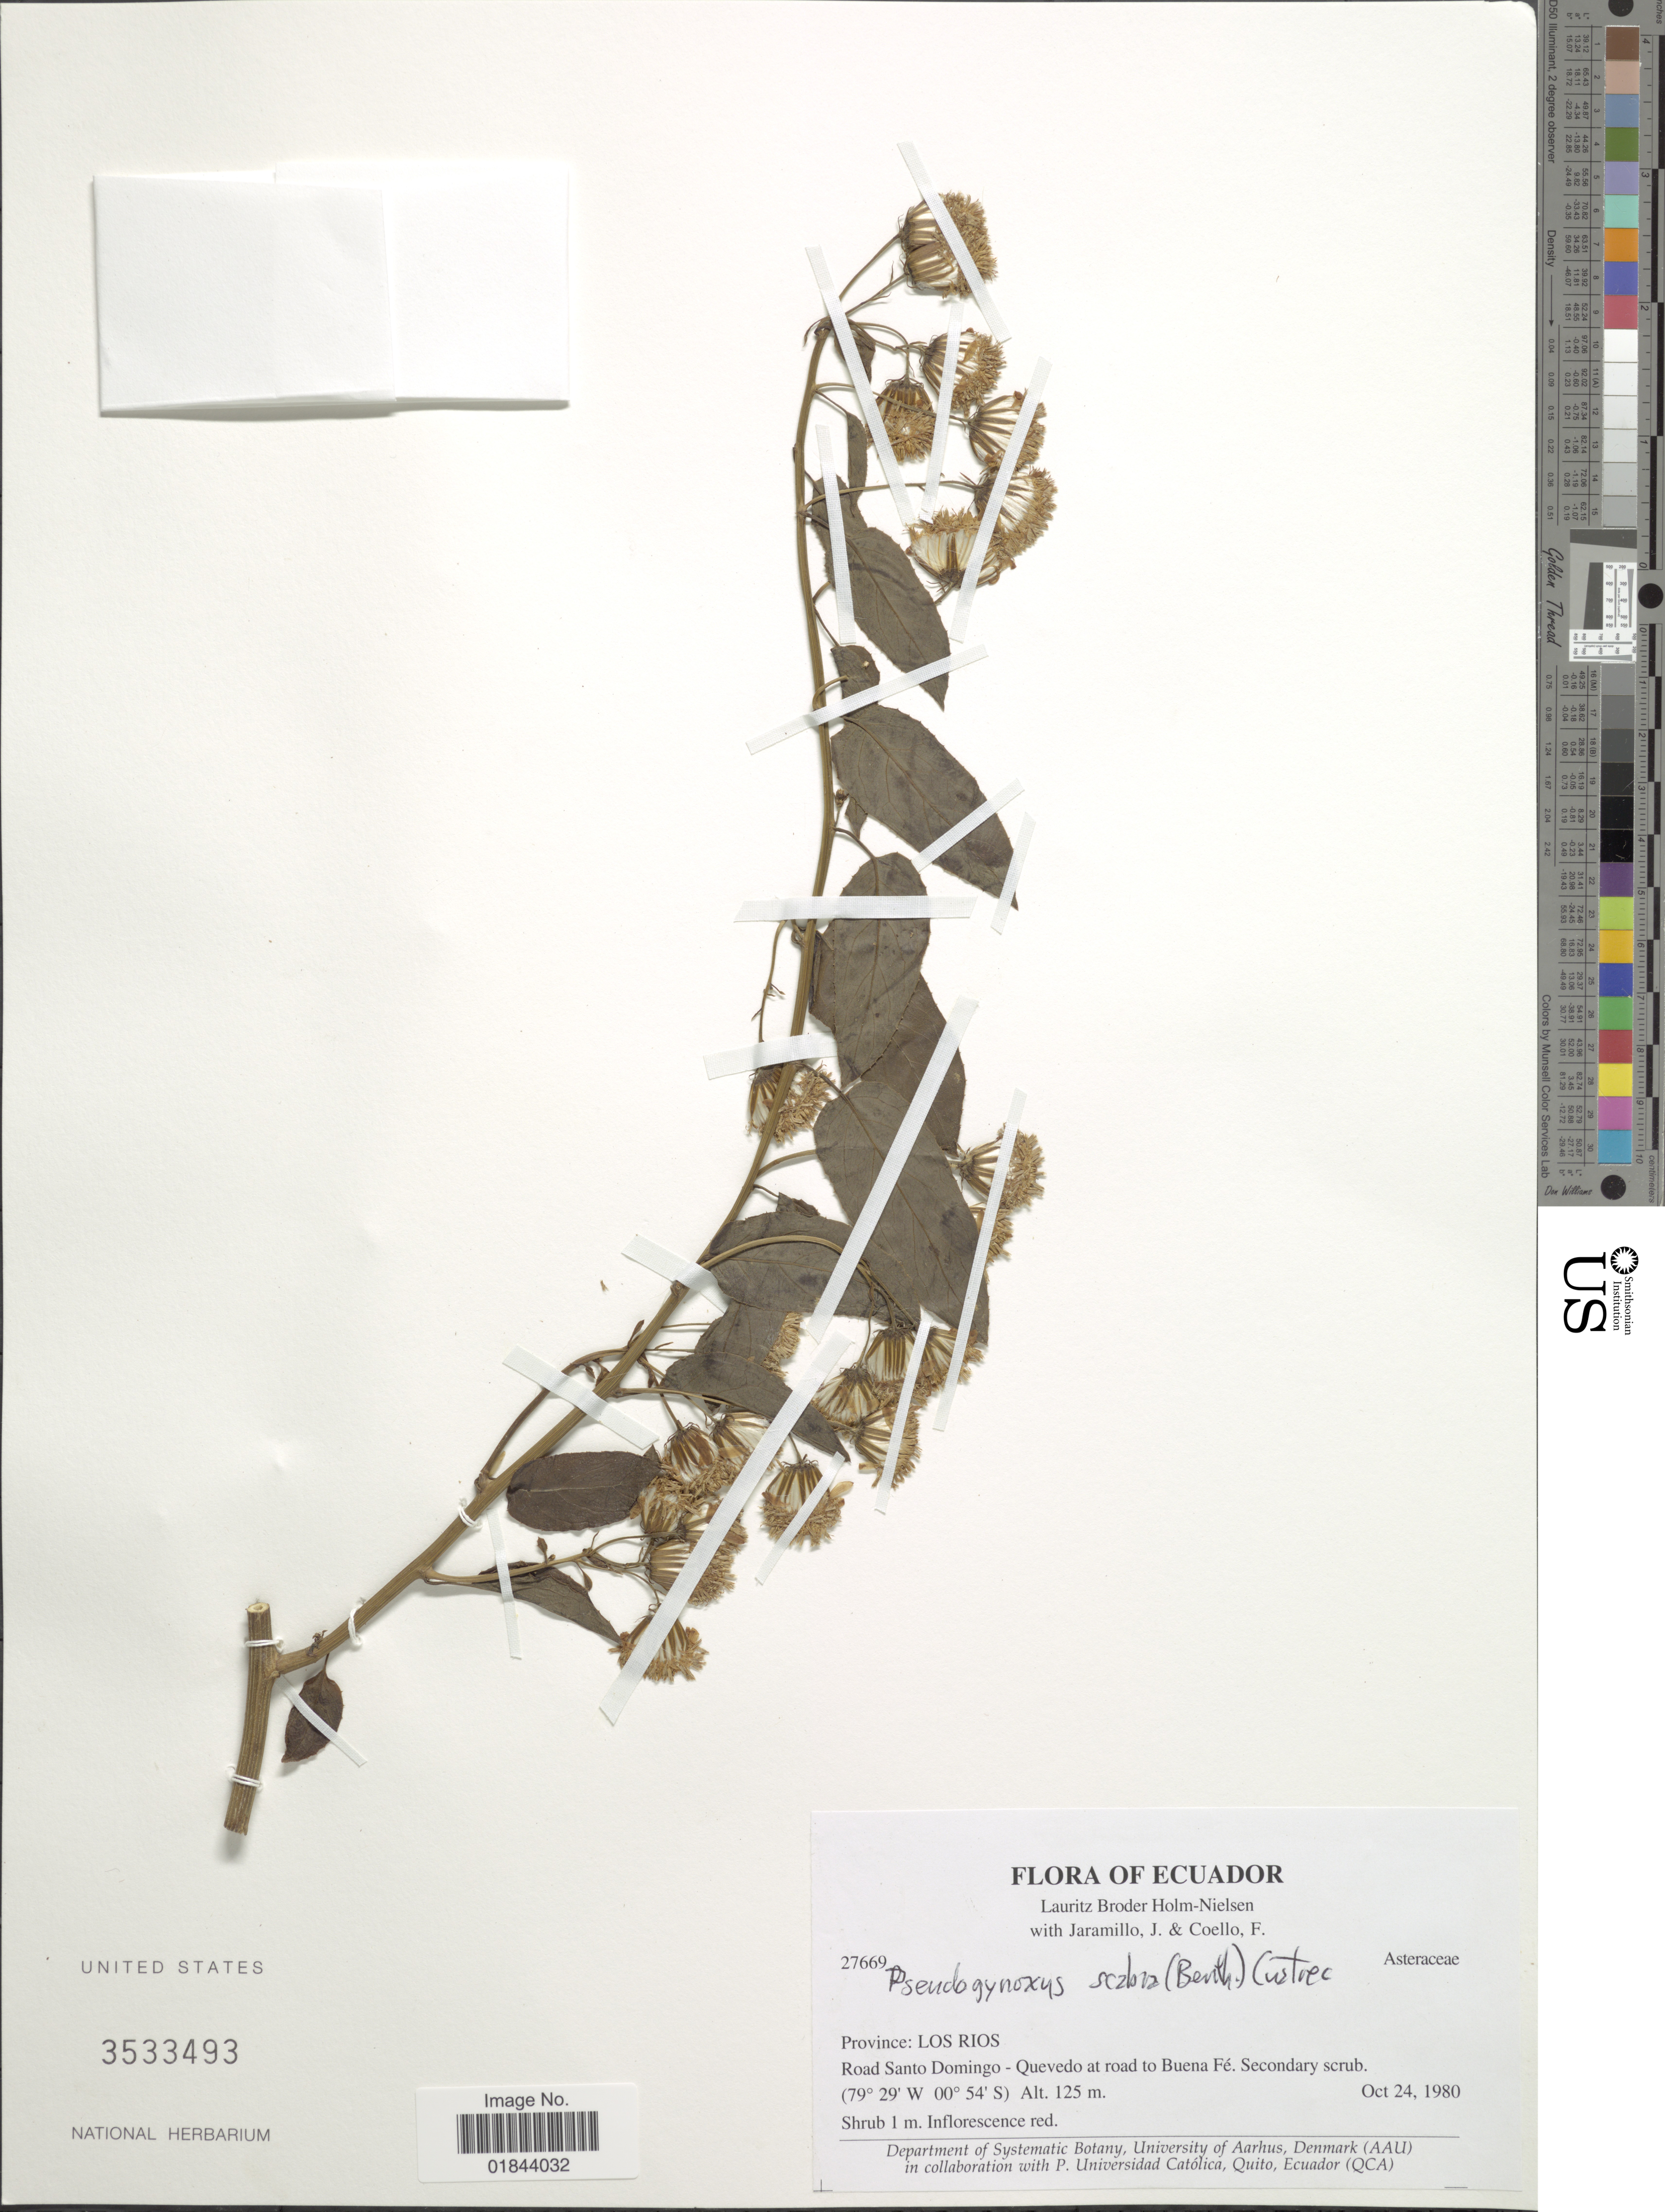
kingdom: Plantae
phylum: Tracheophyta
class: Magnoliopsida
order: Asterales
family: Asteraceae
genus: Pseudogynoxys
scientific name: Pseudogynoxys scabra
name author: (Benth.) Cuatrec.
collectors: L. B. Holm-Nielsen, J. Jaramillo & F. Coello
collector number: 27669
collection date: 1980-10-24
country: Ecuador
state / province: Los Ríos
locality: Road Santo Domingo - Quebedo at road to Buena Fé. Secondary scrub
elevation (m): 125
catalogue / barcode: US 3533493